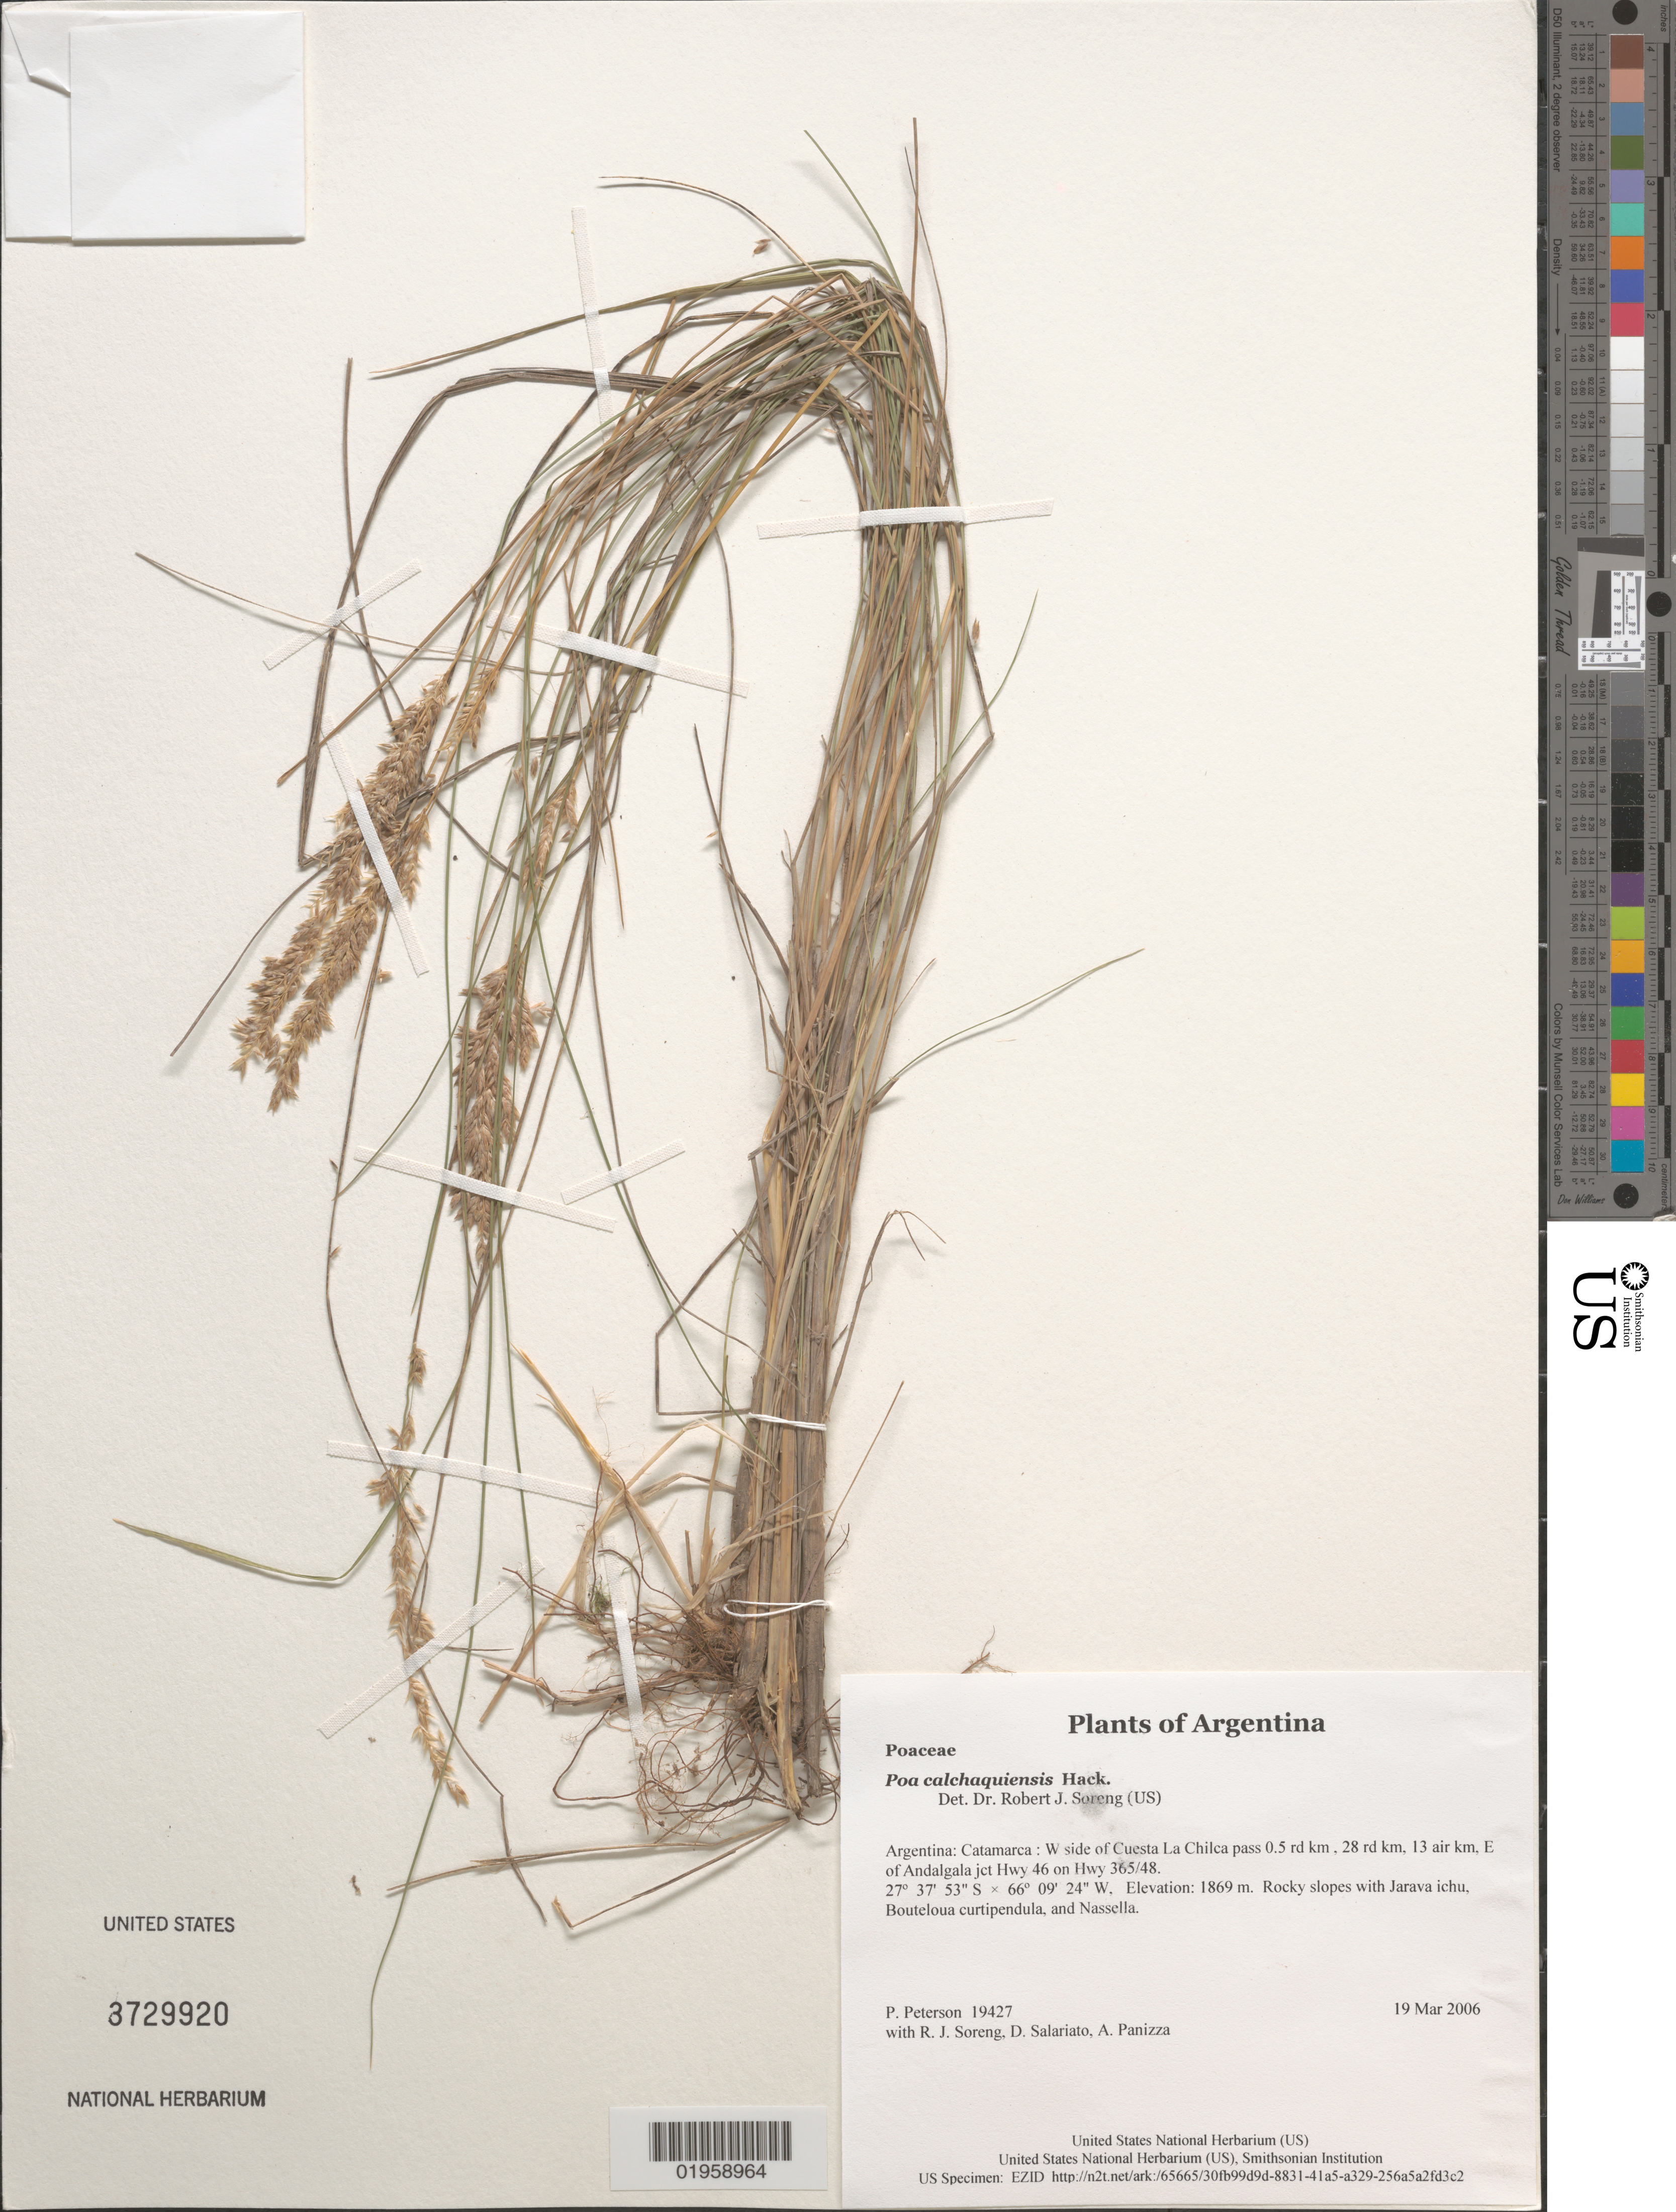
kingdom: Plantae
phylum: Tracheophyta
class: Liliopsida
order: Poales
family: Poaceae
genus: Poa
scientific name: Poa calchaquiensis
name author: Hack.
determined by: Soreng, Robert J., Research Associate (BOT), Smithsonian Institution - National Museum of Natural History (UNITED STATES)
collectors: P. M. Peterson, R. J. Soreng, D. Salariato & A. Panizza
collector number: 19427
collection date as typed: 19 Mar 2006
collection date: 2006-03-19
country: Argentina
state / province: Catamarca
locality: W side of Cuesta La Chilca pass 0.5 rd km , 28 rd km, 13 air km, E of Andalgala jct Hwy 46 on Hwy 365/48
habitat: Rocky slopes with Jarava ichu, Bouteloua curtipendula, and Nassella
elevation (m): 1869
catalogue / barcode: US 3729920